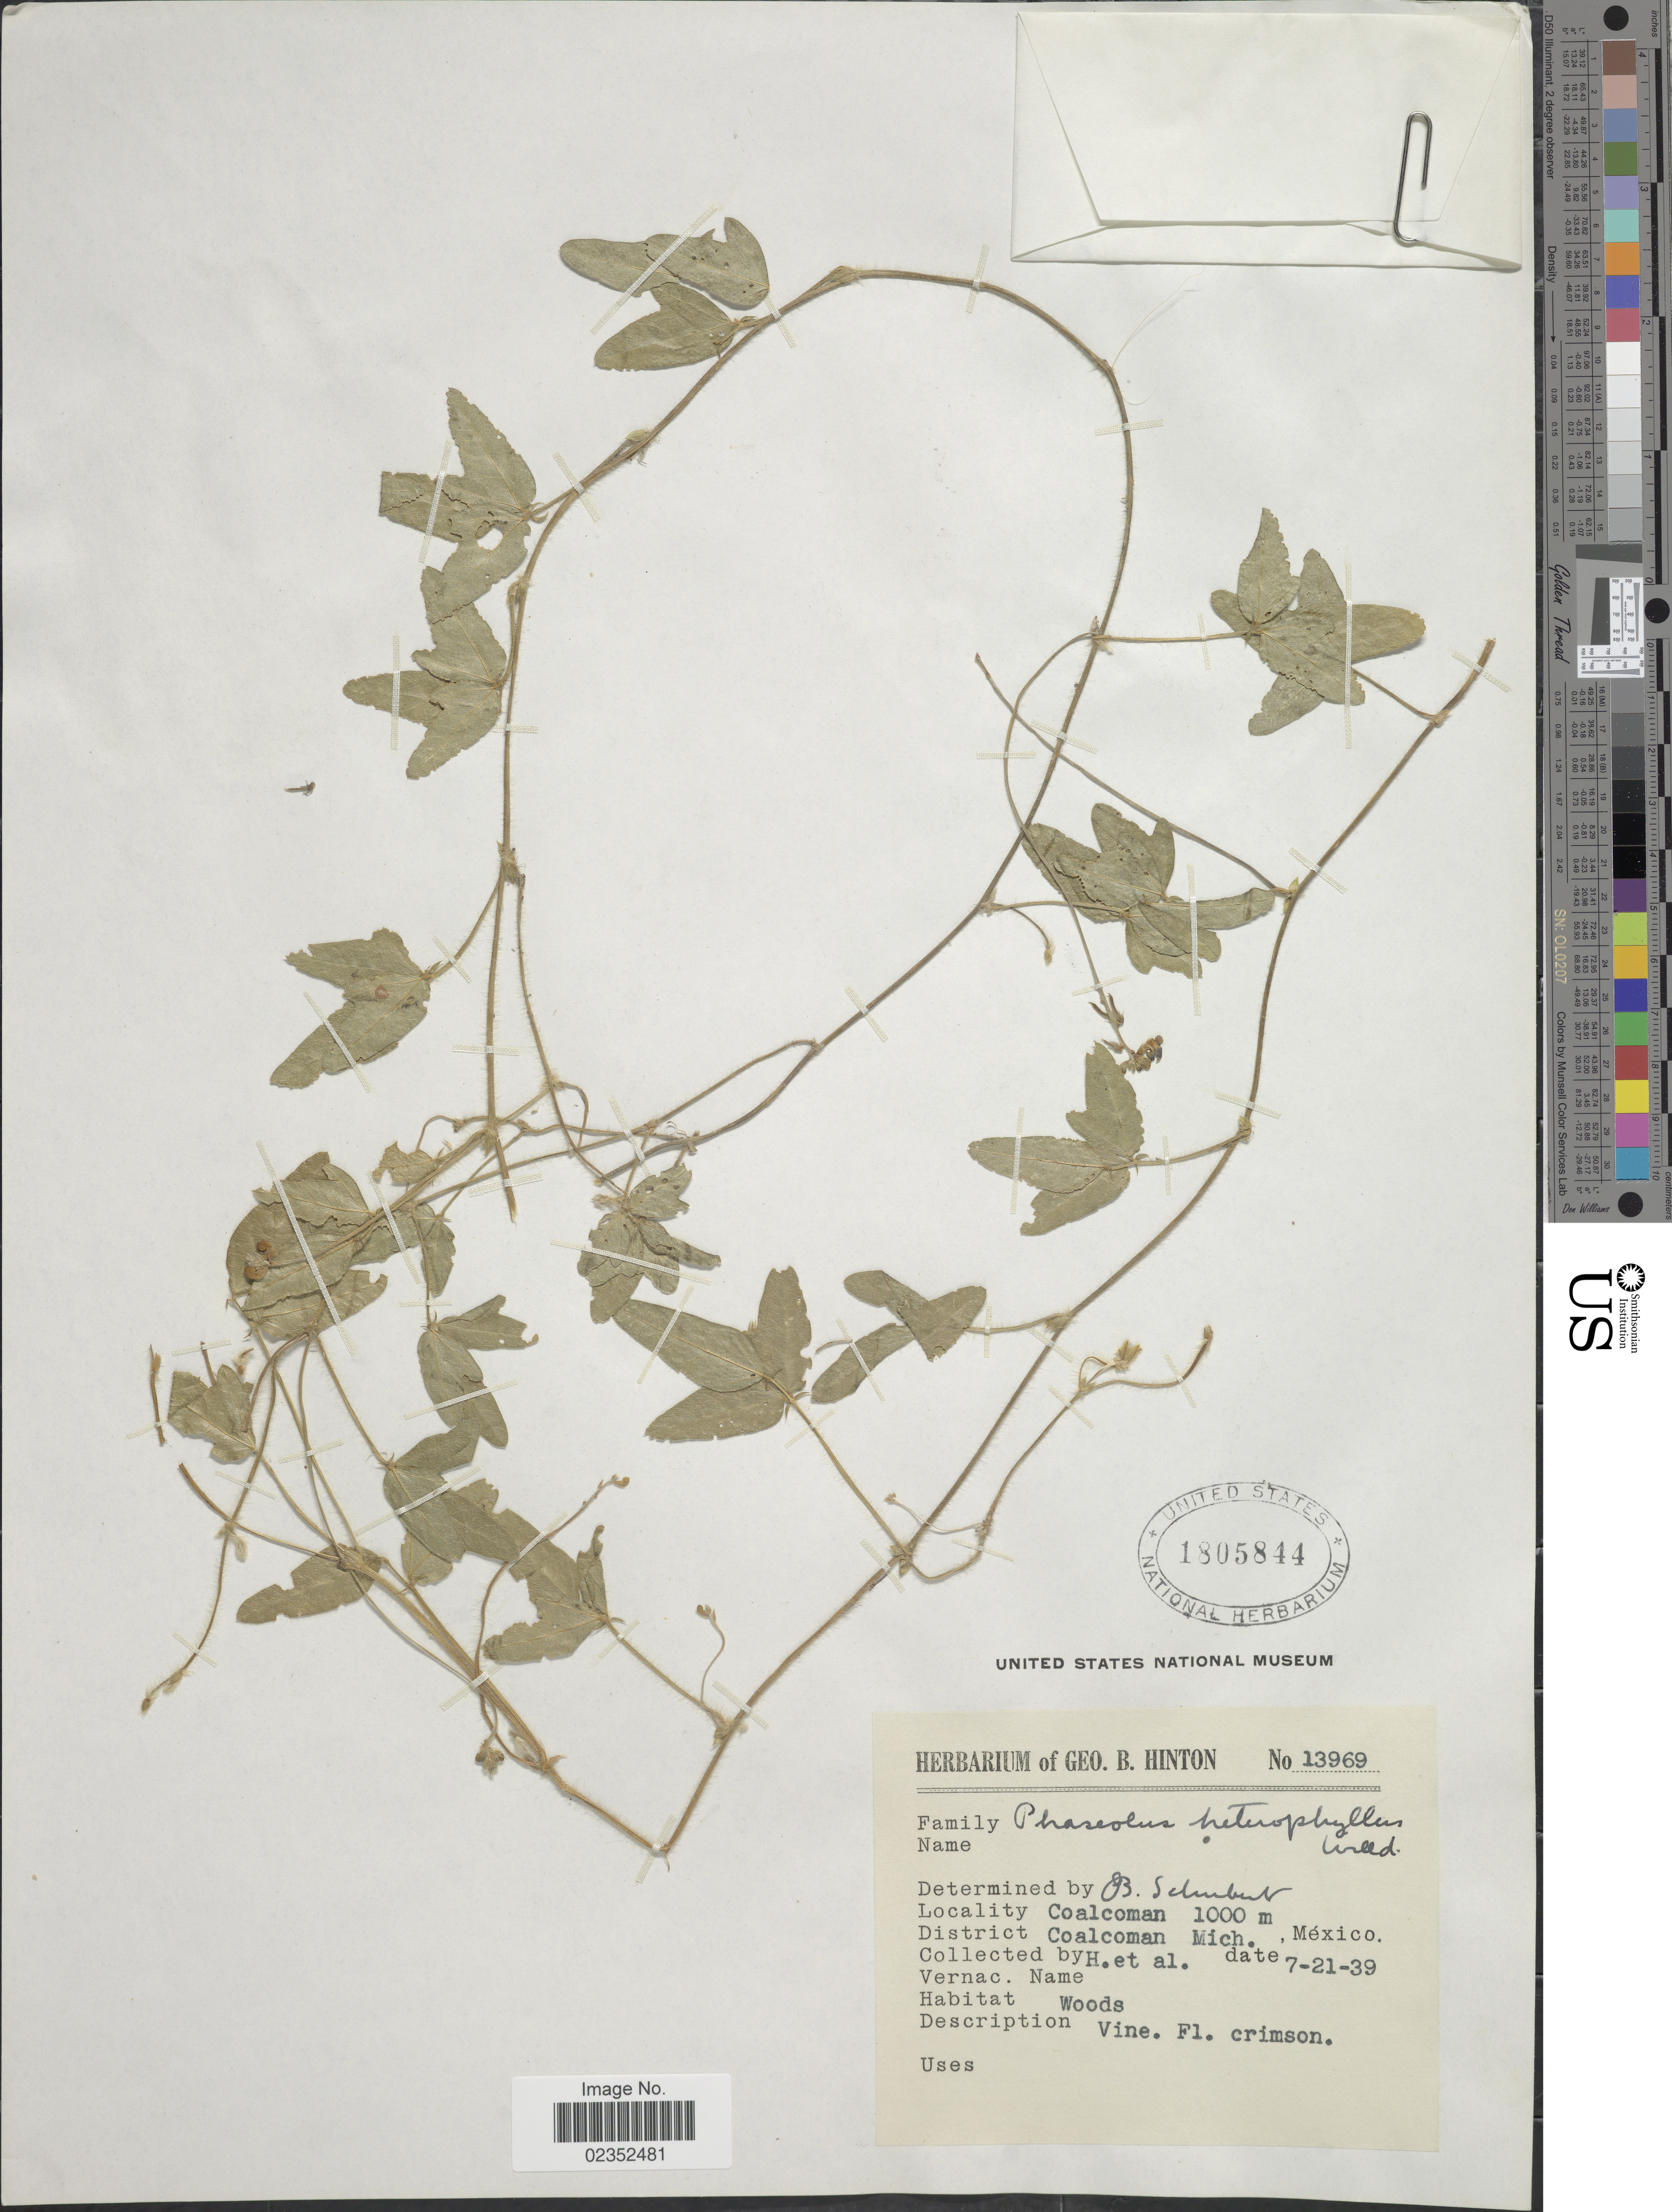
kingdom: Plantae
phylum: Tracheophyta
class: Magnoliopsida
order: Fabales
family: Fabaceae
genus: Macroptilium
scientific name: Macroptilium gibbosifolium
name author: (Ortega) A. Delgado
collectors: G. B. Hinton & et al.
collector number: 13969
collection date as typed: Transcribed d/m/y: 21/7/39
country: Mexico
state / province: Michoacán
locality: Coalcoman. District Coalcoman Mich.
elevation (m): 1000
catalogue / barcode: US 1805844